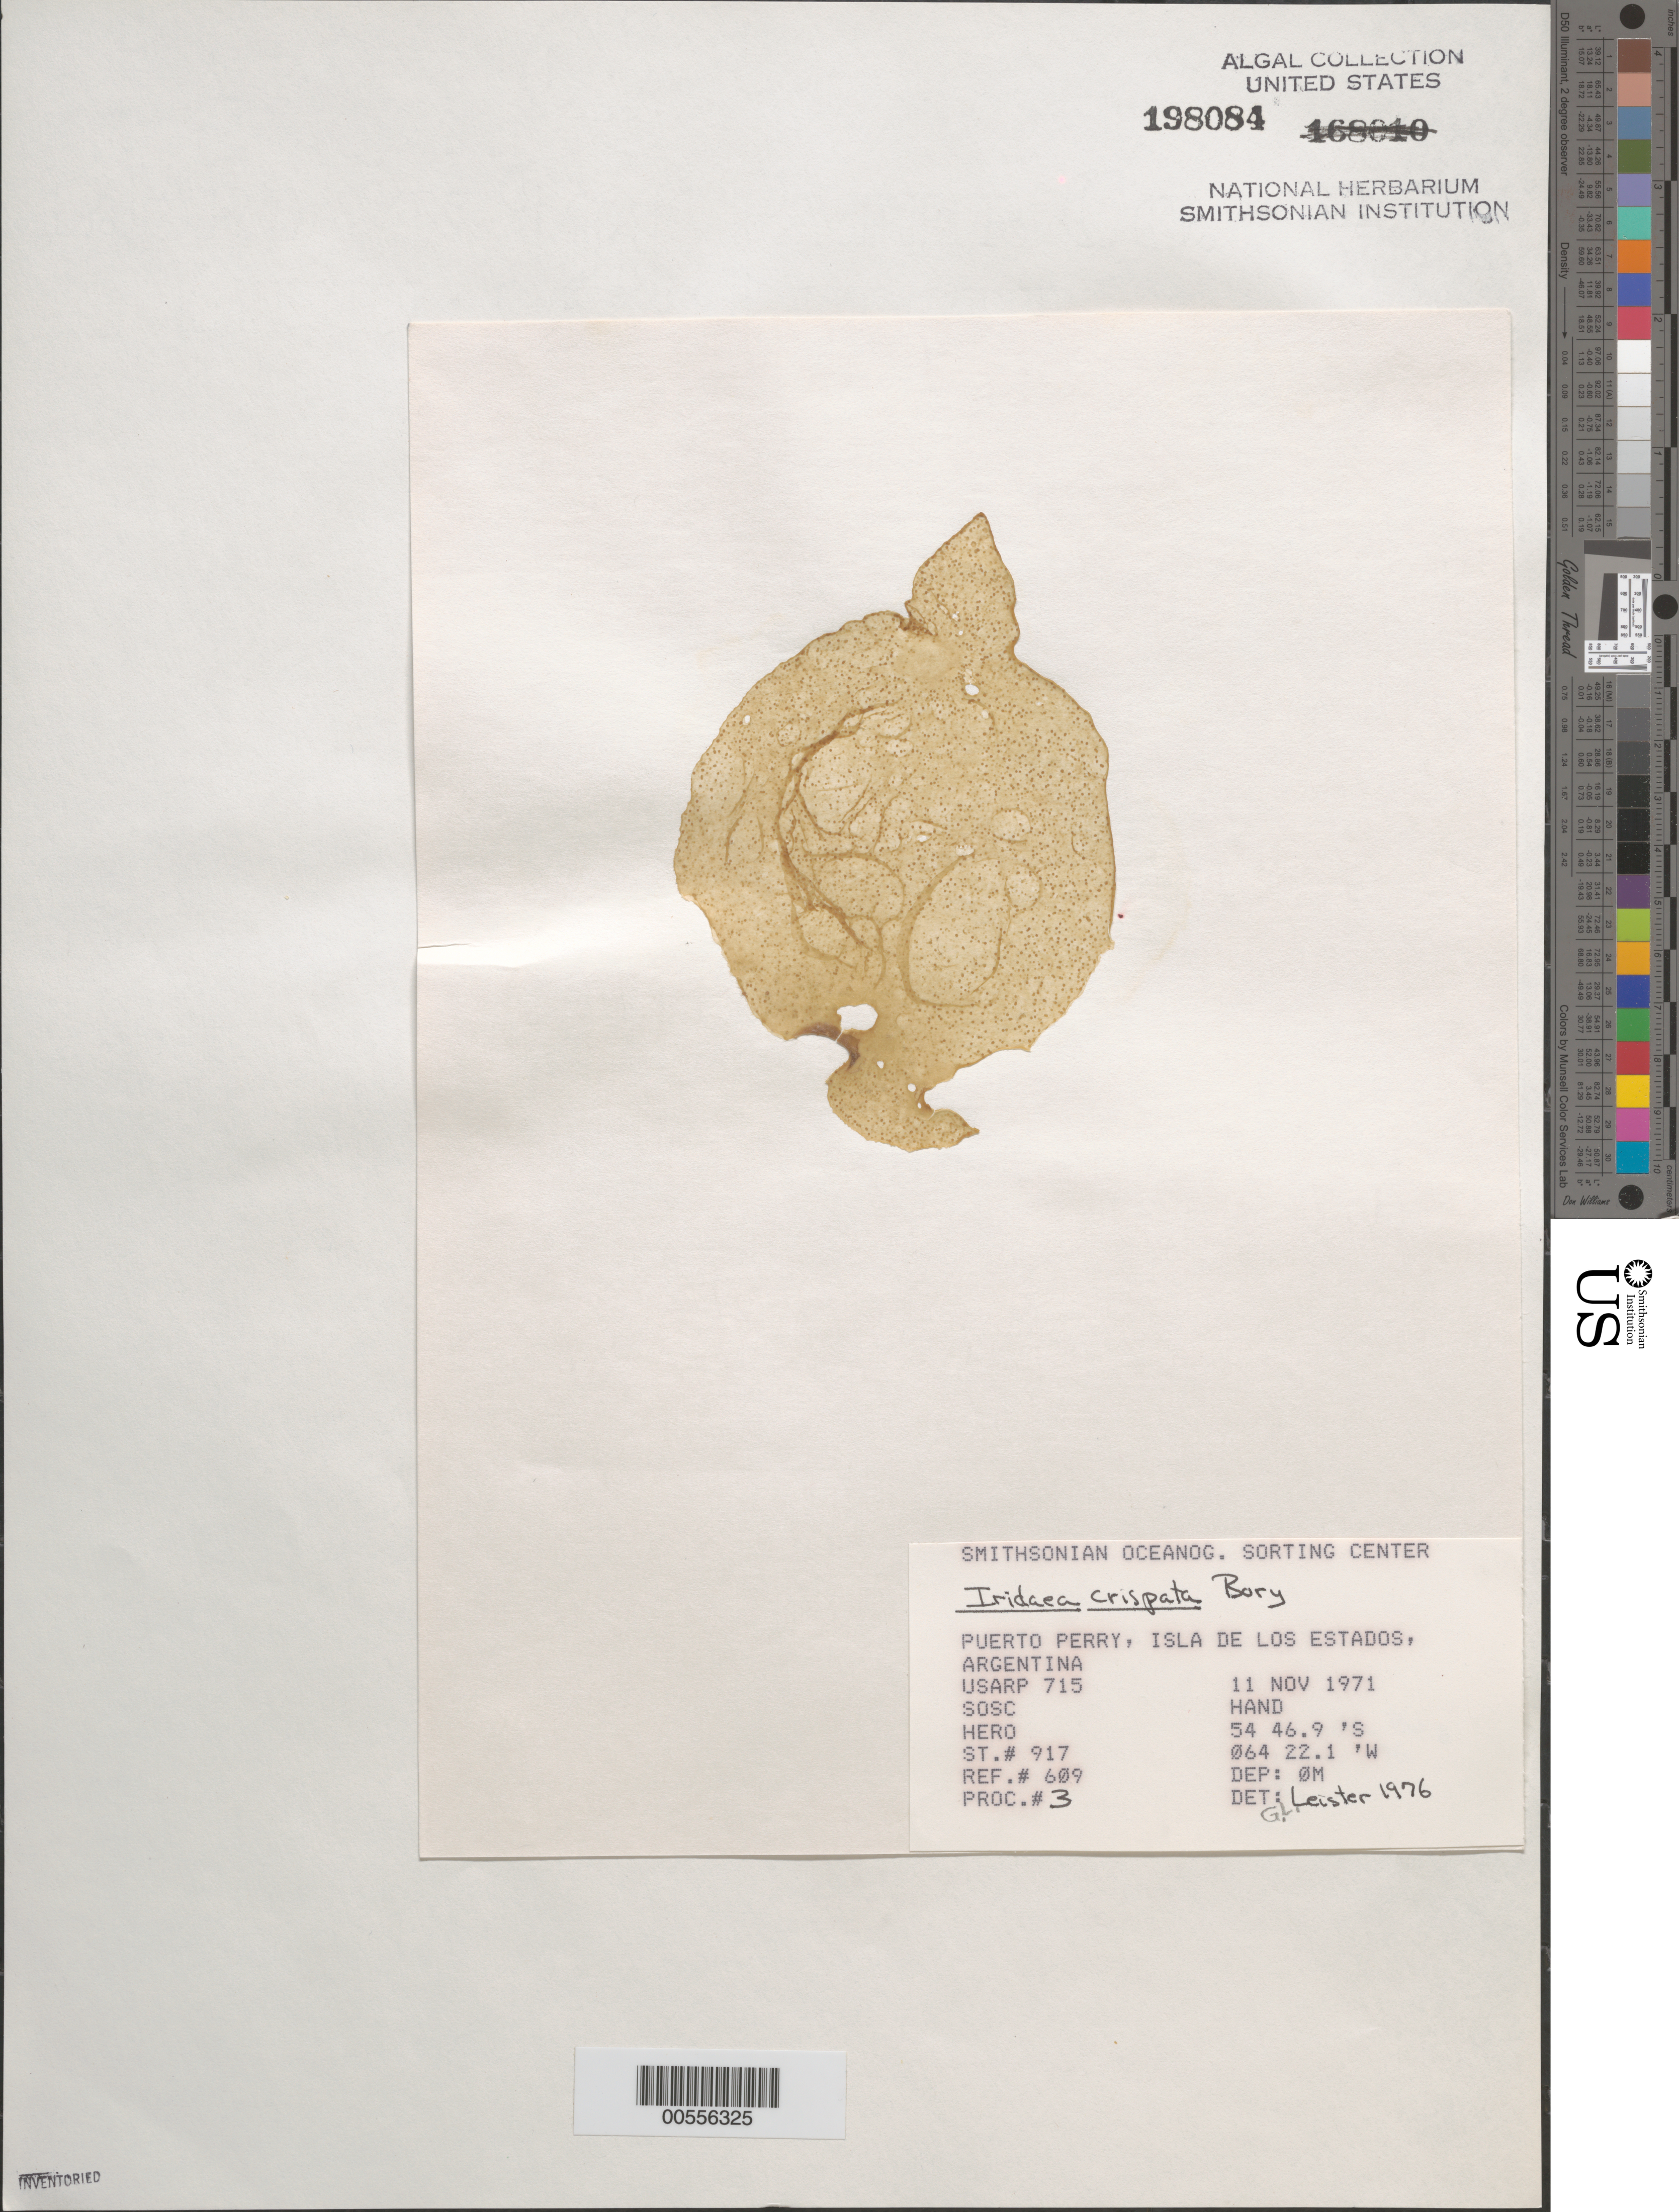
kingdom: Plantae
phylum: Rhodophyta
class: Florideophyceae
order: Gigartinales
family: Gigartinaceae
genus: Sarcothalia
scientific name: Sarcothalia crispata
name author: (Bory) Leister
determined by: Algae name updating Project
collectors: SOSC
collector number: Station 917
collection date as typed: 11 Nov 1971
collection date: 1971-11-11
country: Argentina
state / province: Tierra del Fuego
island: Isla de los Estados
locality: Puerto Perry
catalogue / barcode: US 198084